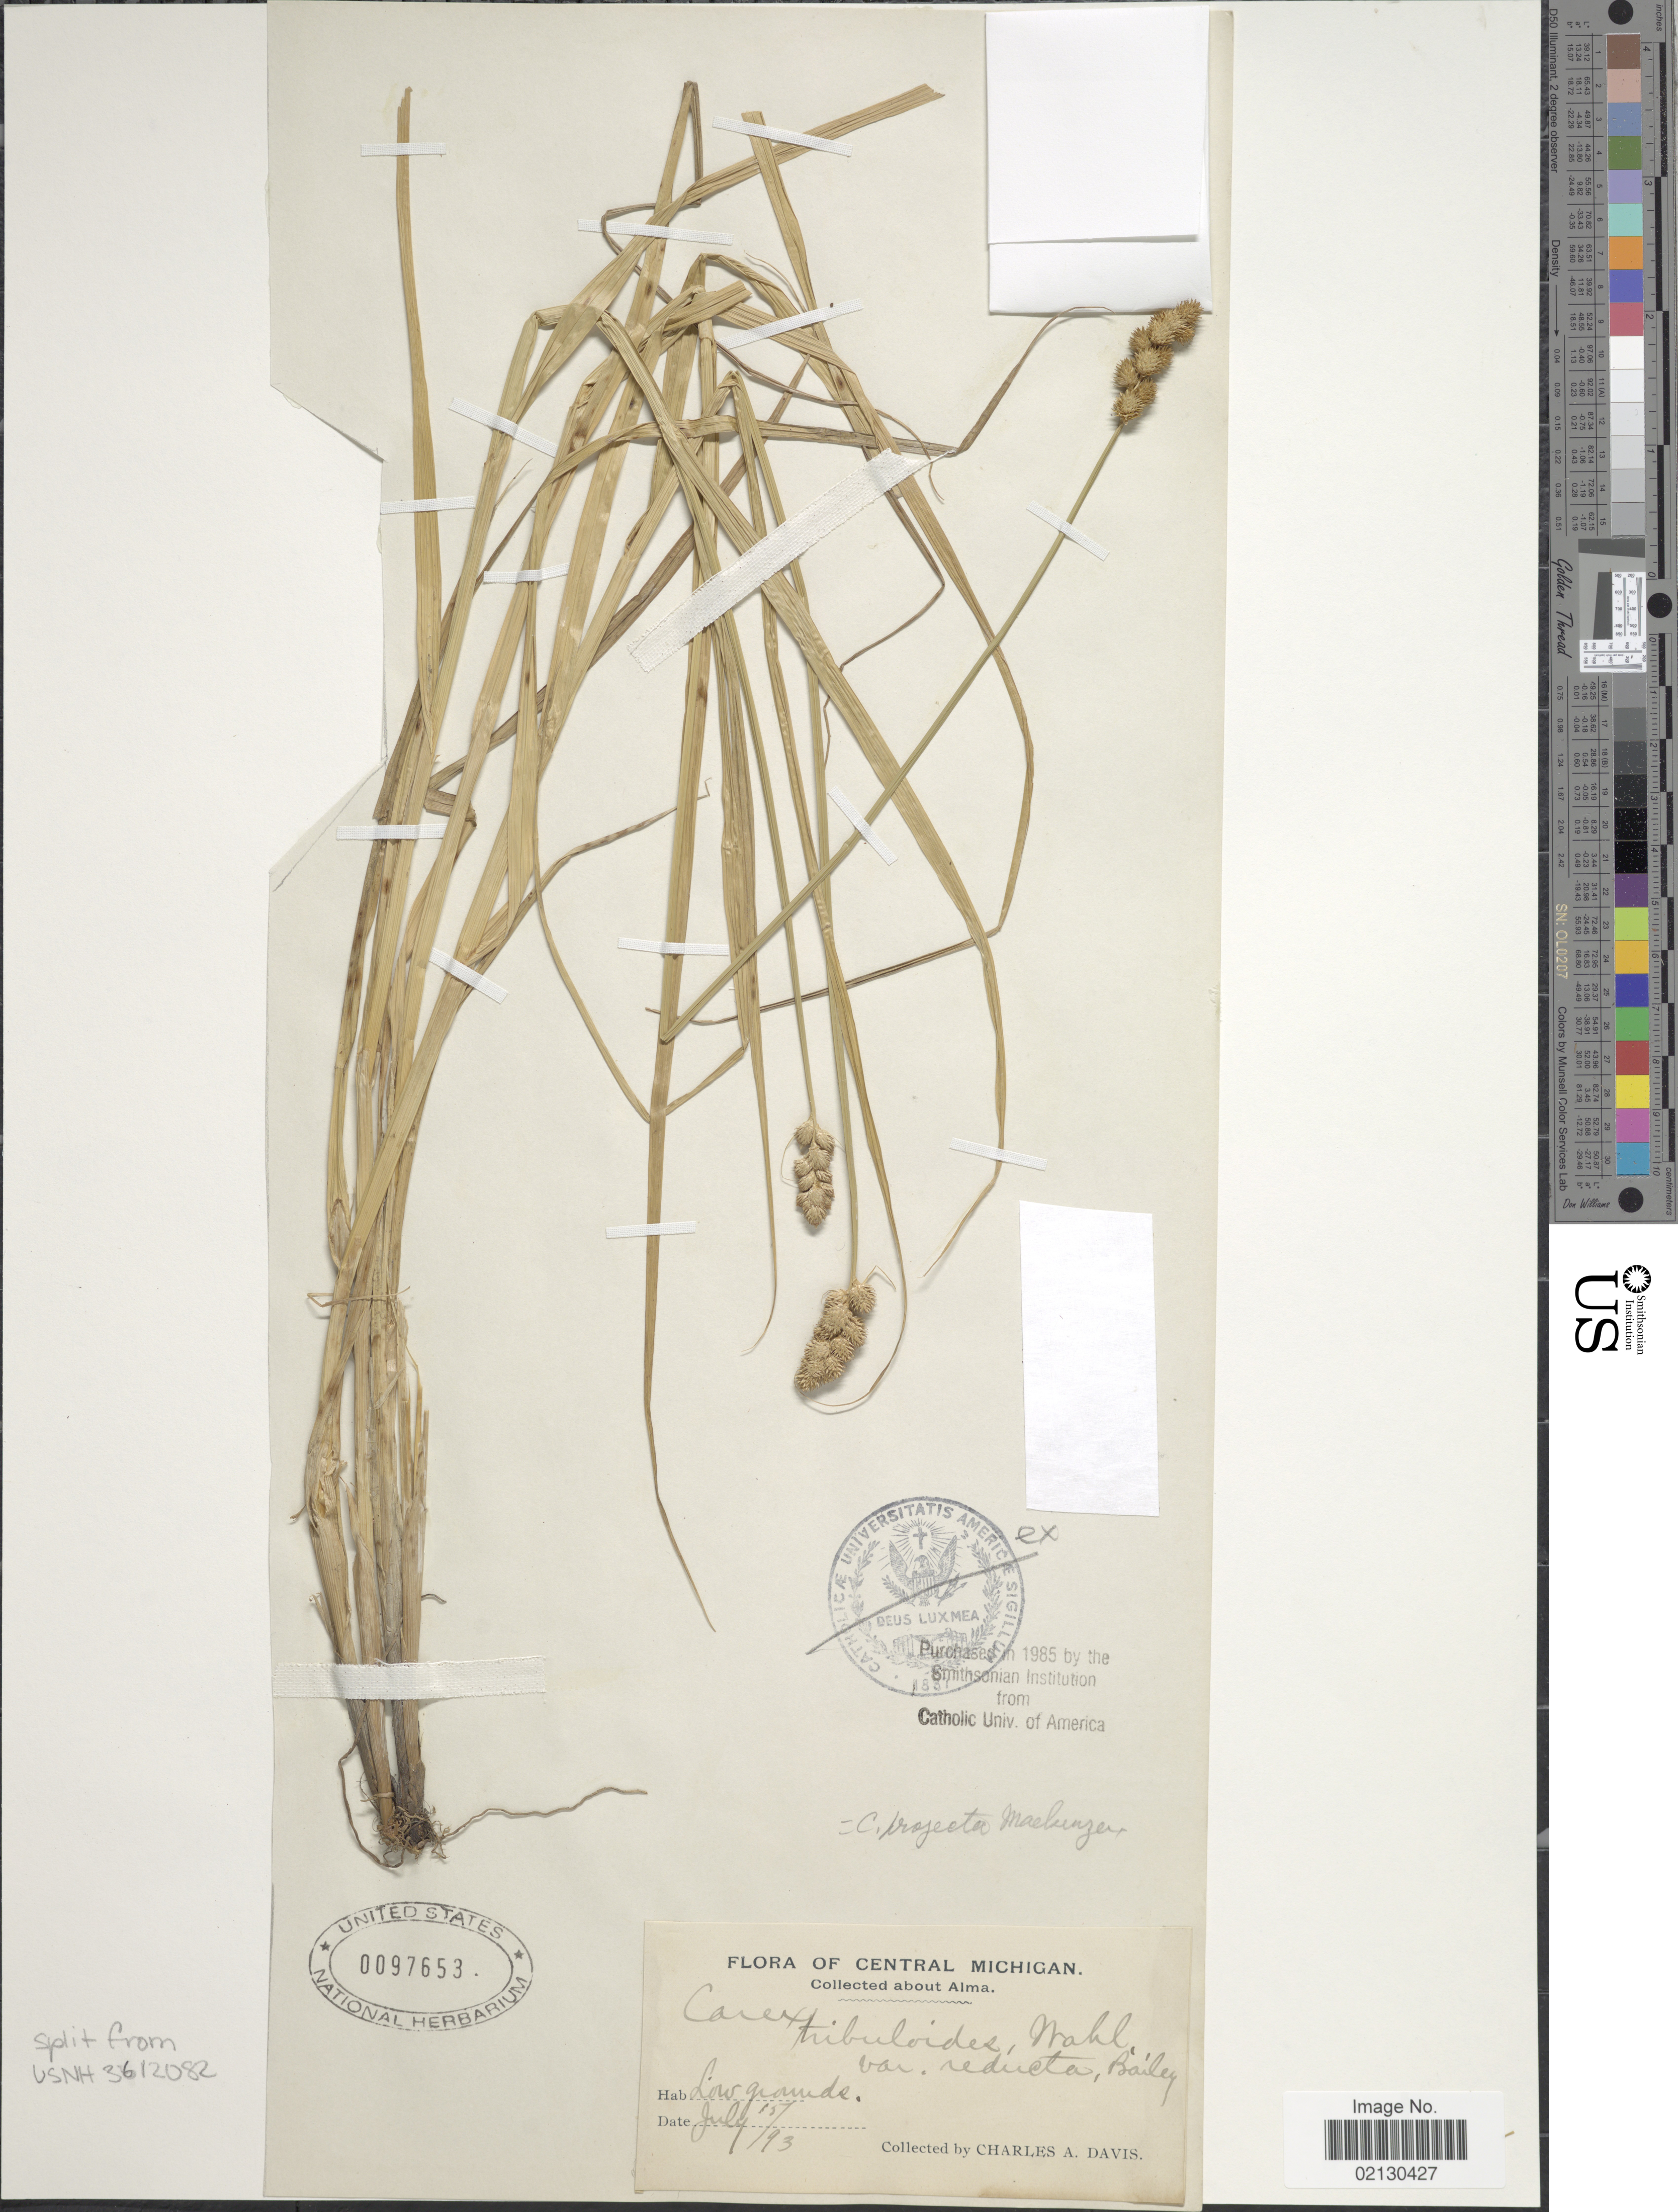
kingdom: Plantae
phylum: Tracheophyta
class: Liliopsida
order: Poales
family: Cyperaceae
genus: Carex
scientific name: Carex projecta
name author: Mack.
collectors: C. Davis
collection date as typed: Transcribed d/m/y: 15/7/93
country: United States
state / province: Michigan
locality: Central Michigan. about Alma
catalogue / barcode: US 97653